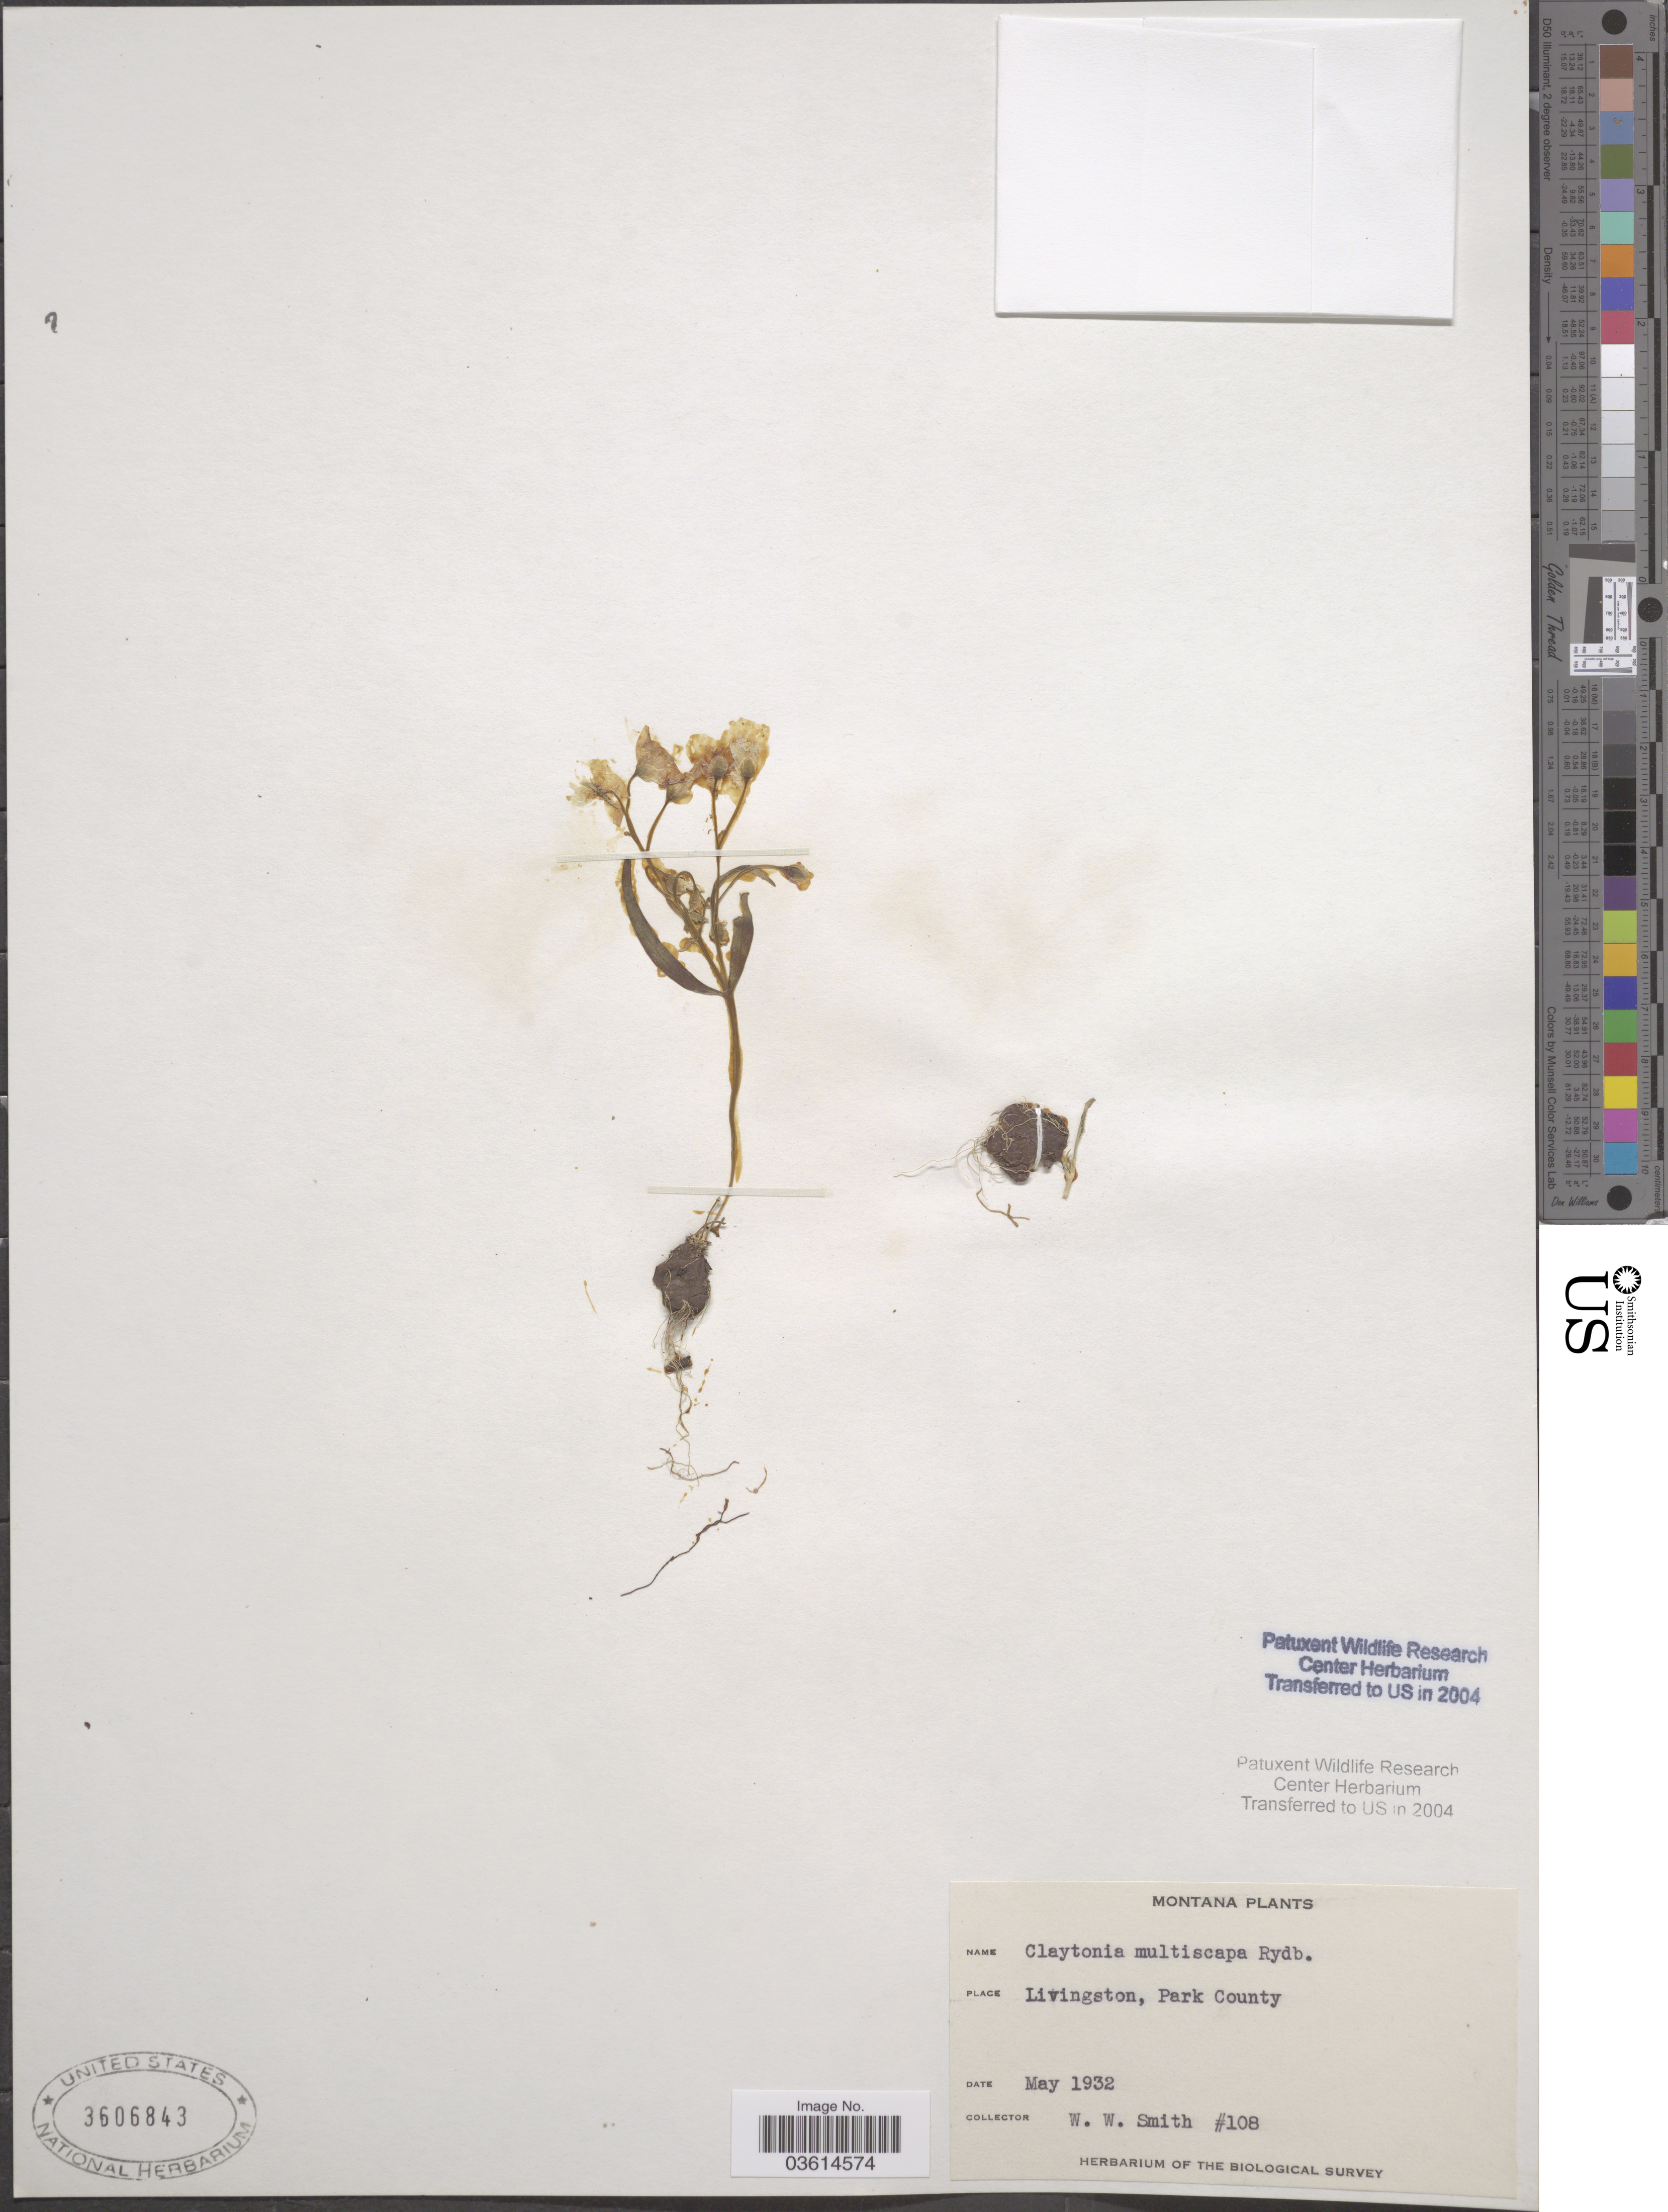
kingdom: Plantae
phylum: Tracheophyta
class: Magnoliopsida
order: Caryophyllales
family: Montiaceae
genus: Claytonia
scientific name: Claytonia multiscapa subsp. multiscapa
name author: Rydb.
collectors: W. W. Smith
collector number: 108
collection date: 1932-05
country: United States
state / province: Montana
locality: Livingston, Park County.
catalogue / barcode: US 3606843